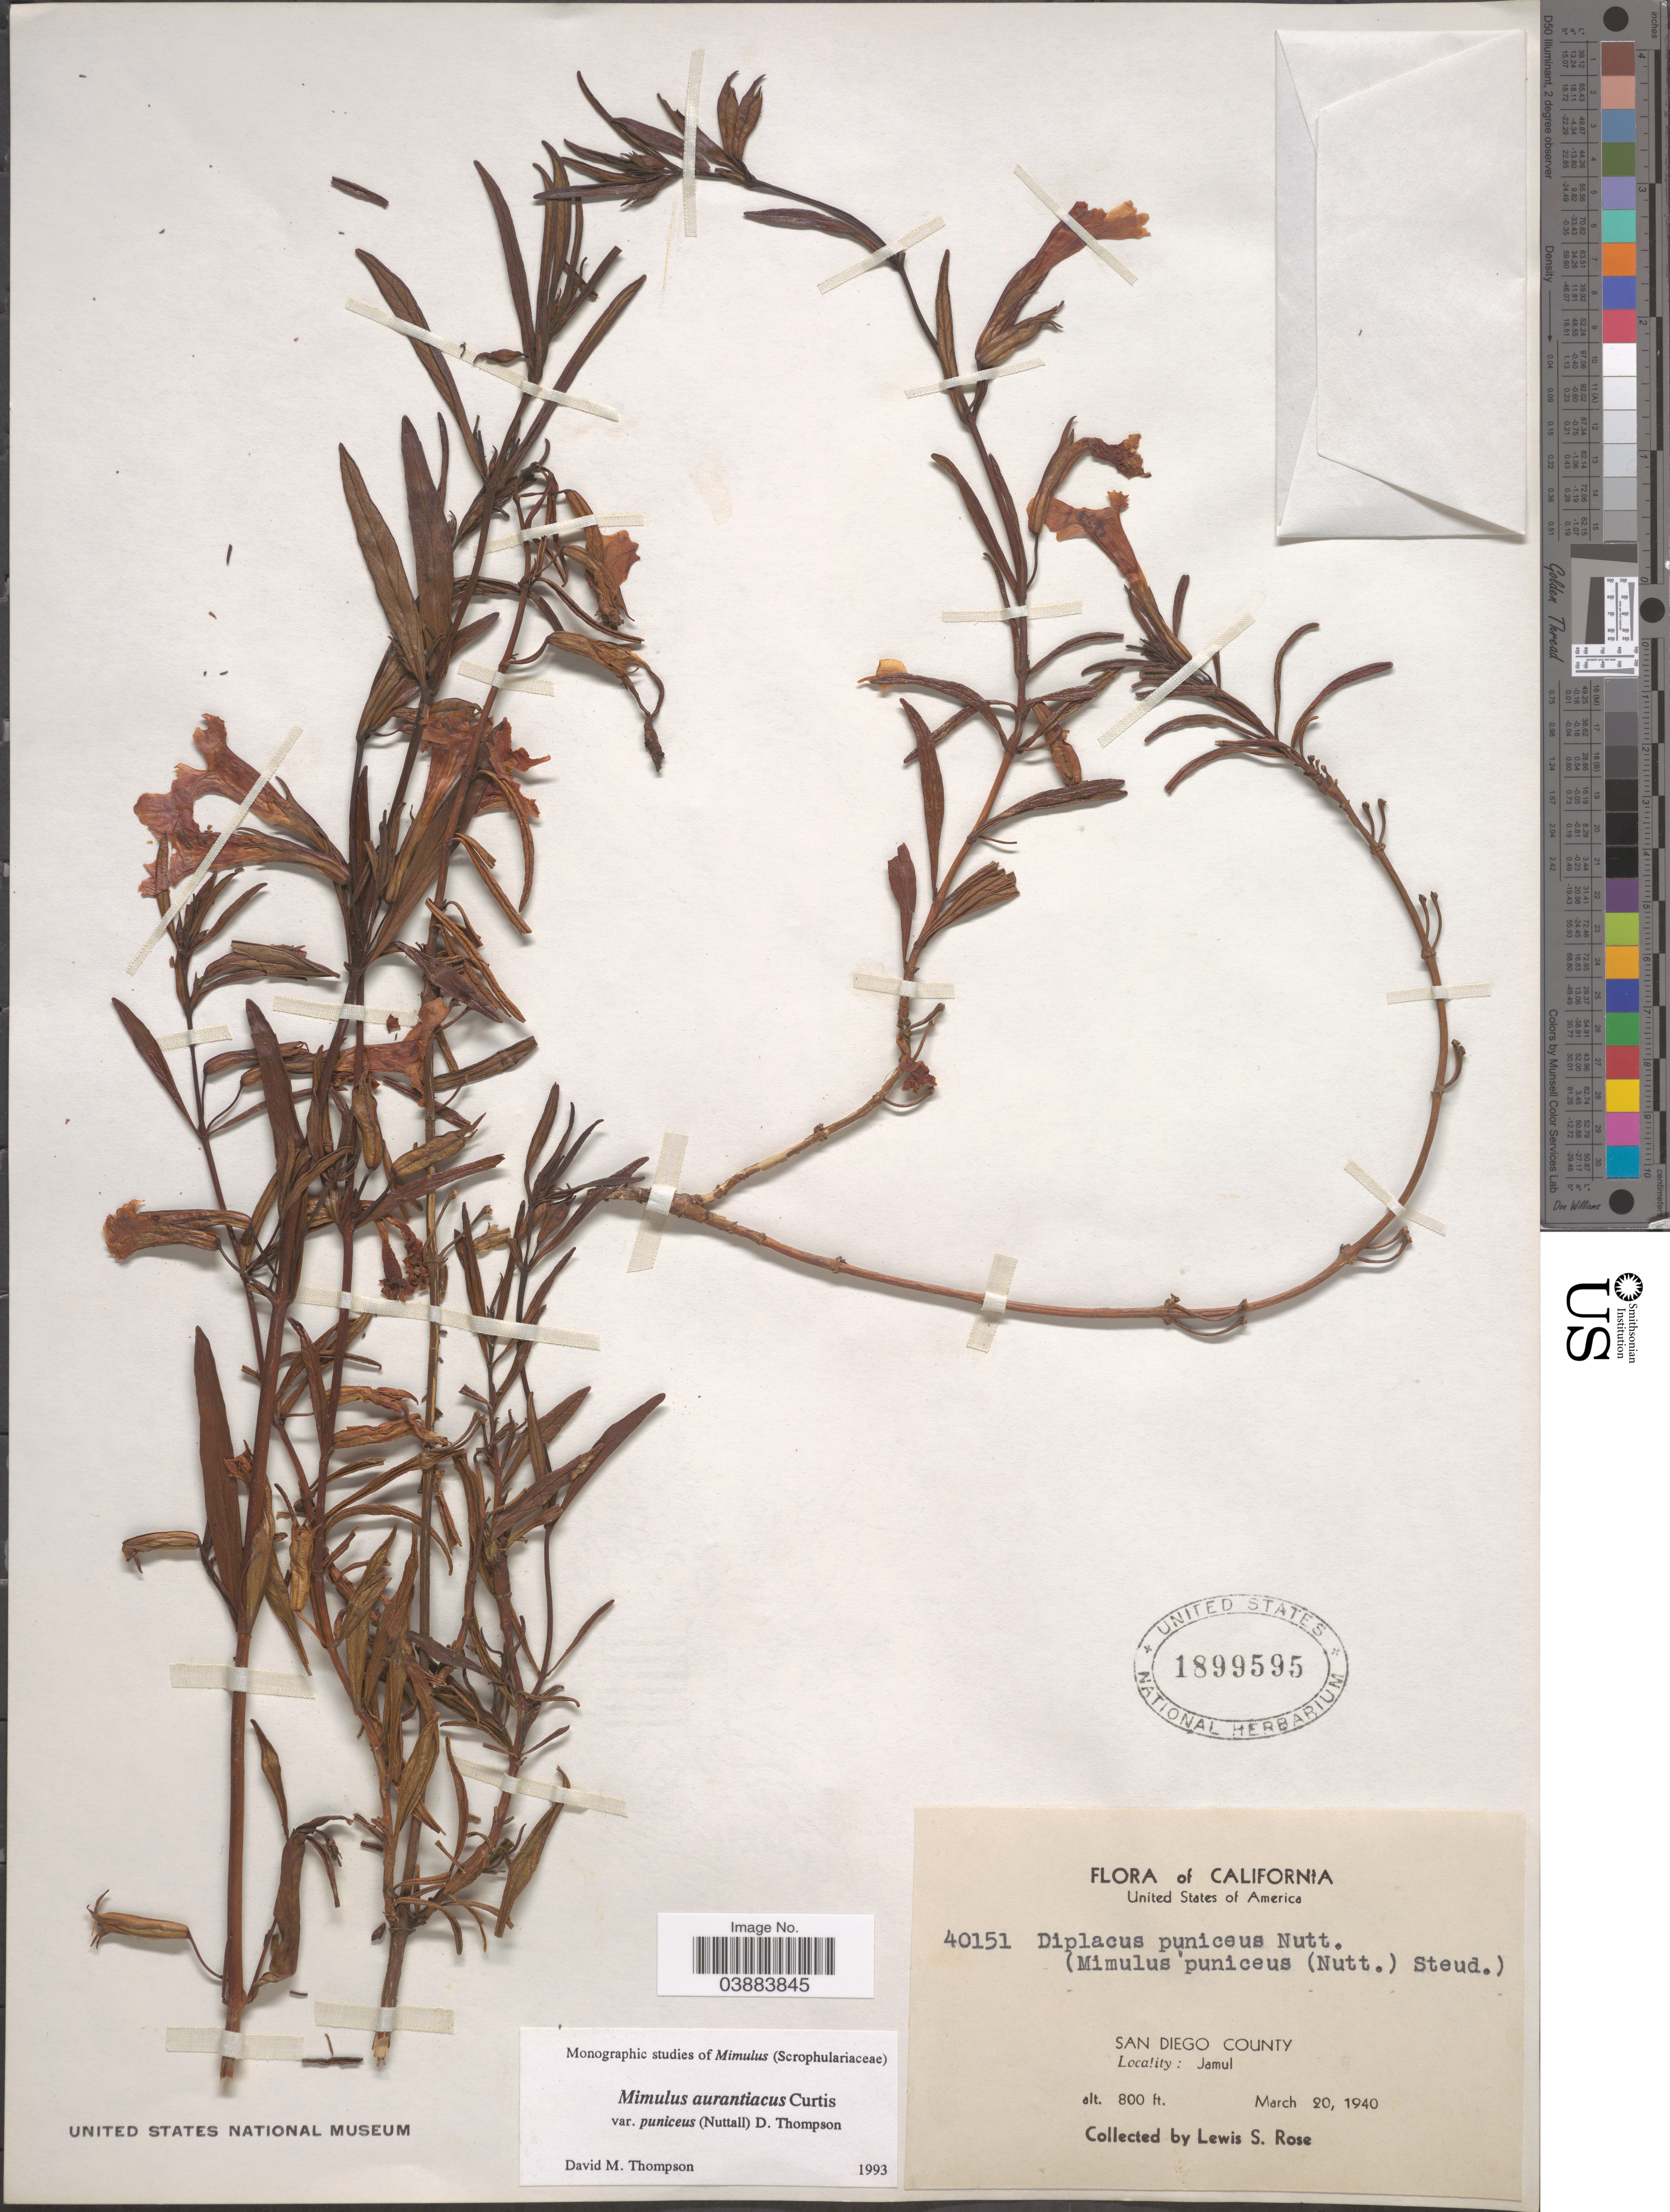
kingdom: Plantae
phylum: Tracheophyta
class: Magnoliopsida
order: Lamiales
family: Phrymaceae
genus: Diplacus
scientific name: Diplacus aurantiacus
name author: (Curtis) Jeps.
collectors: L. S. Rose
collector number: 40151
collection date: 1940-03-20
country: United States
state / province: California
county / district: San Diego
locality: San Diego County. Jamul.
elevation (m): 244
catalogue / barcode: US 1899595